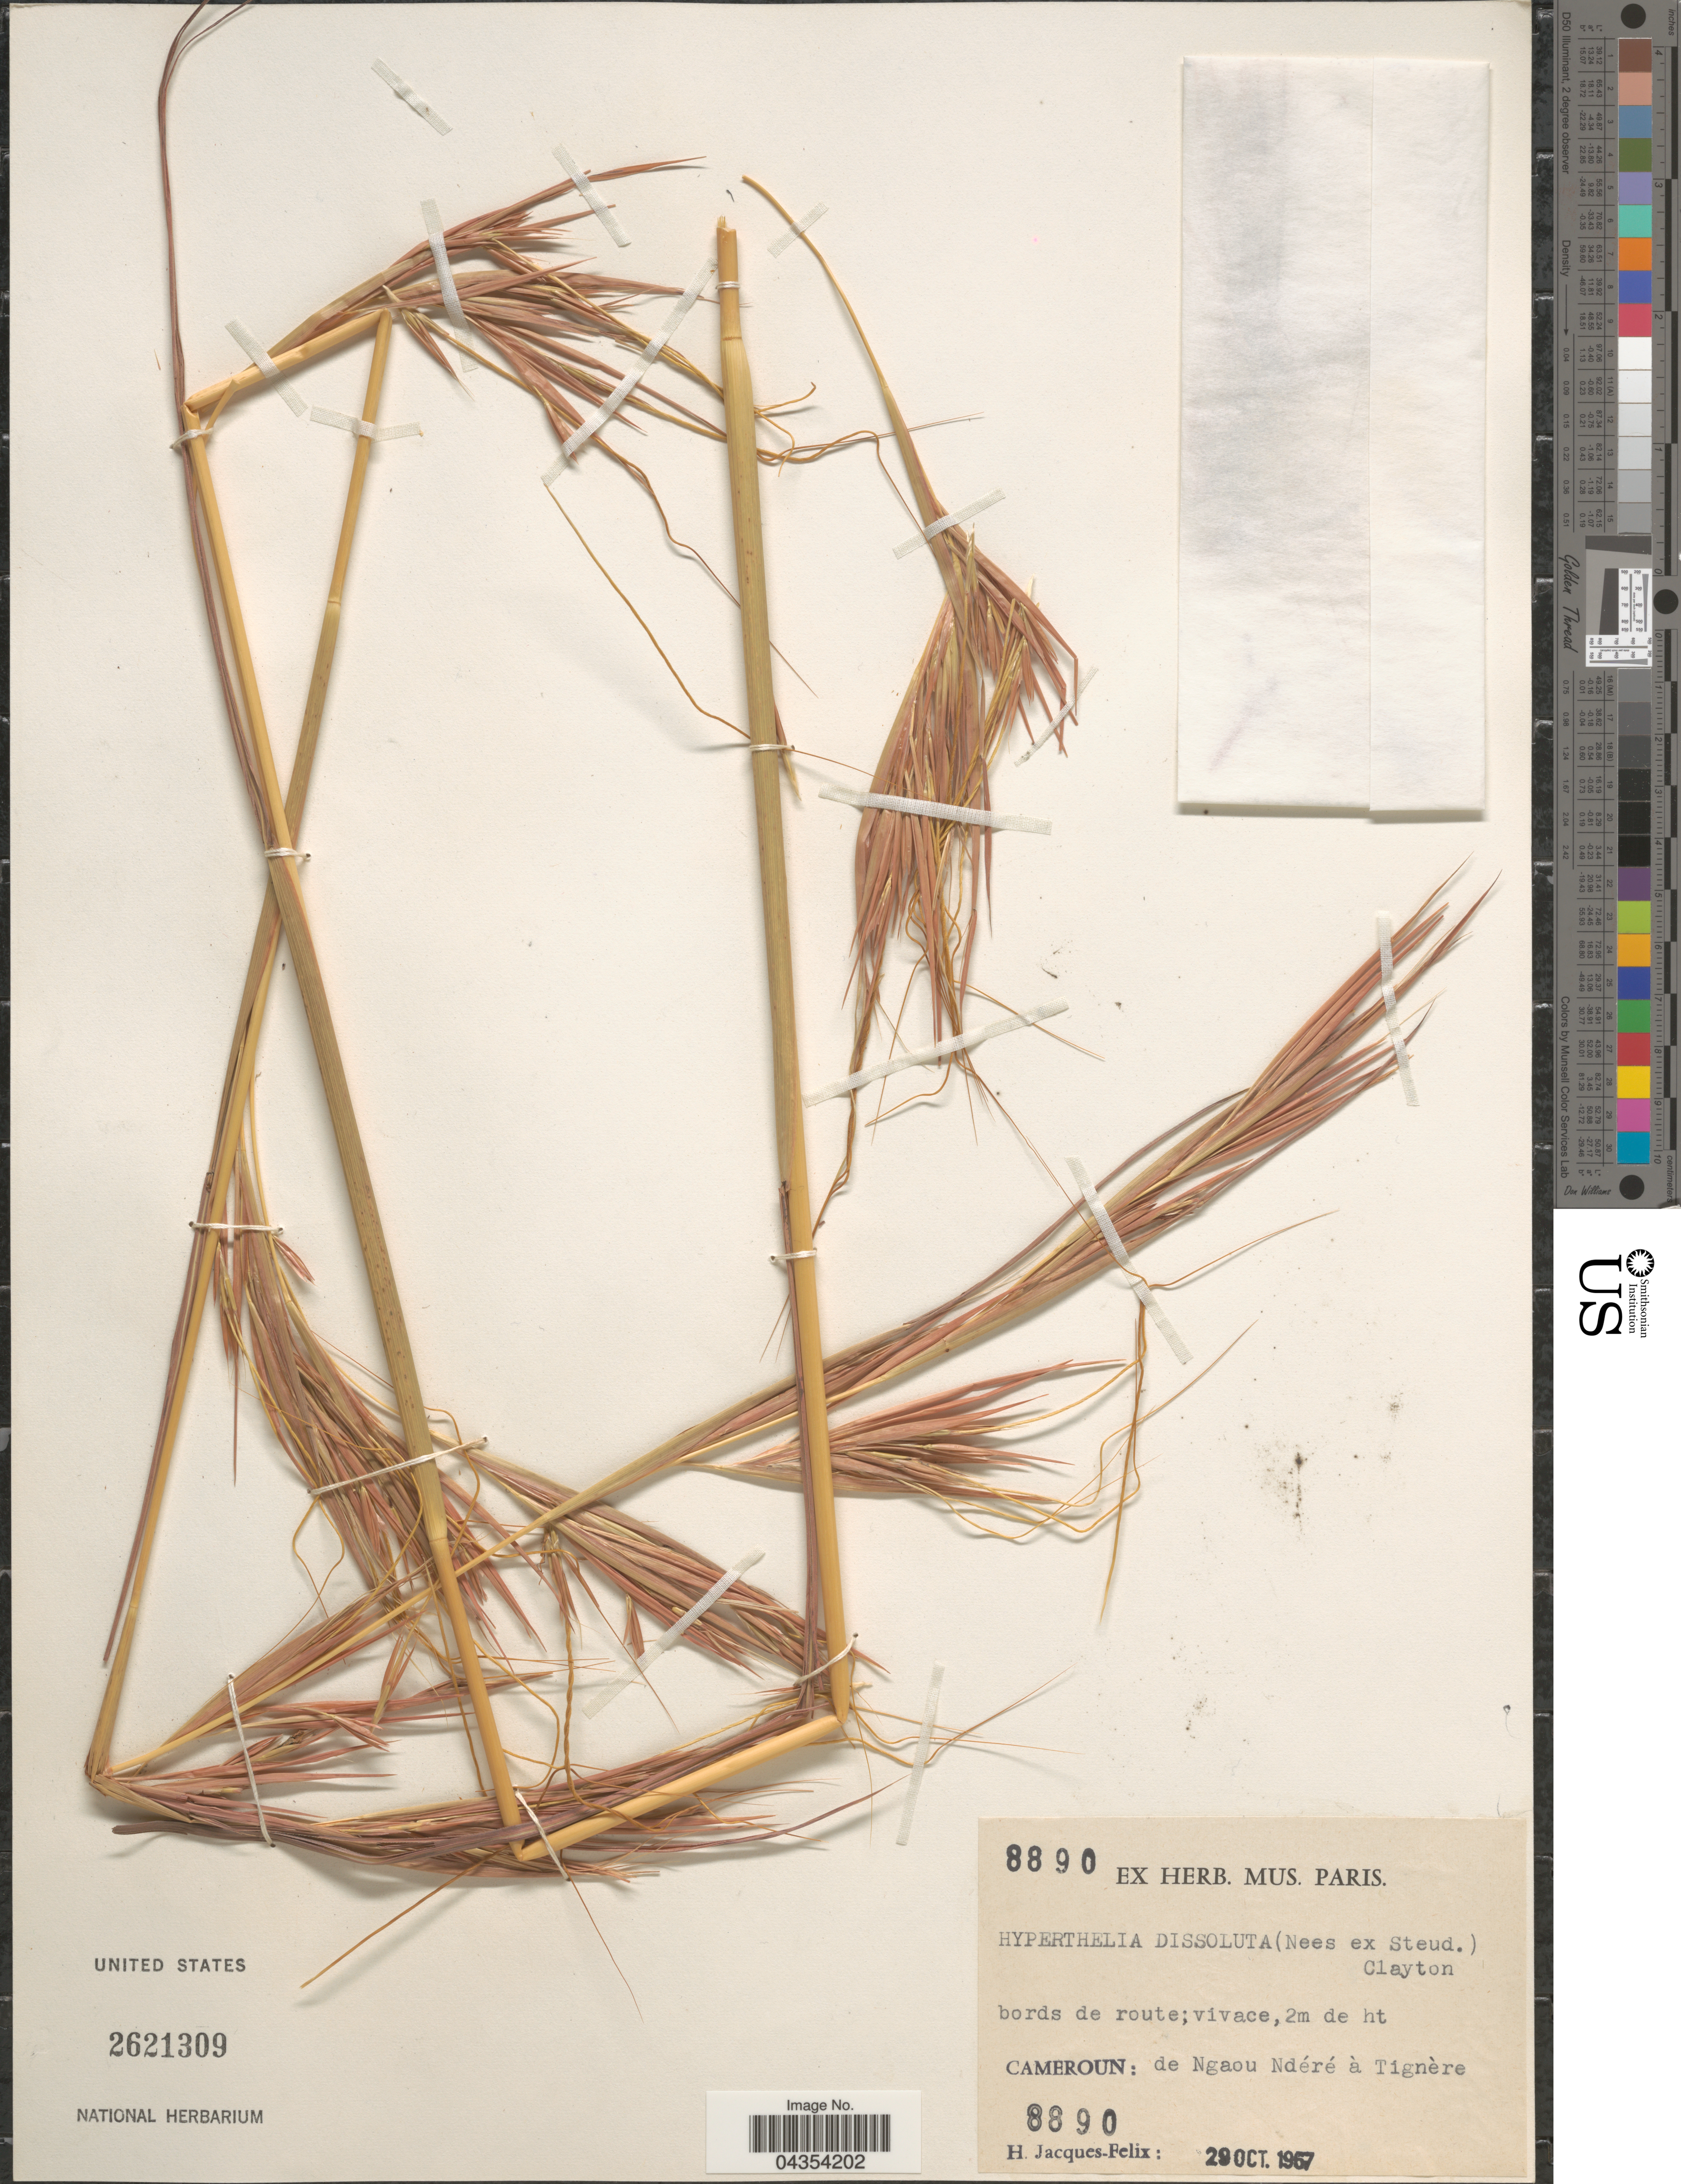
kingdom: Plantae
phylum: Tracheophyta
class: Liliopsida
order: Poales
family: Poaceae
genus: Hyperthelia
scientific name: Hyperthelia dissoluta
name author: (Nees ex Steud.) Clayton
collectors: H. Jacques-Félix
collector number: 8890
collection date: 1967-10-29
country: Cameroon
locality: Cameroun: de Ngaou Ndéré à Tignère.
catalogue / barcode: US 2621309